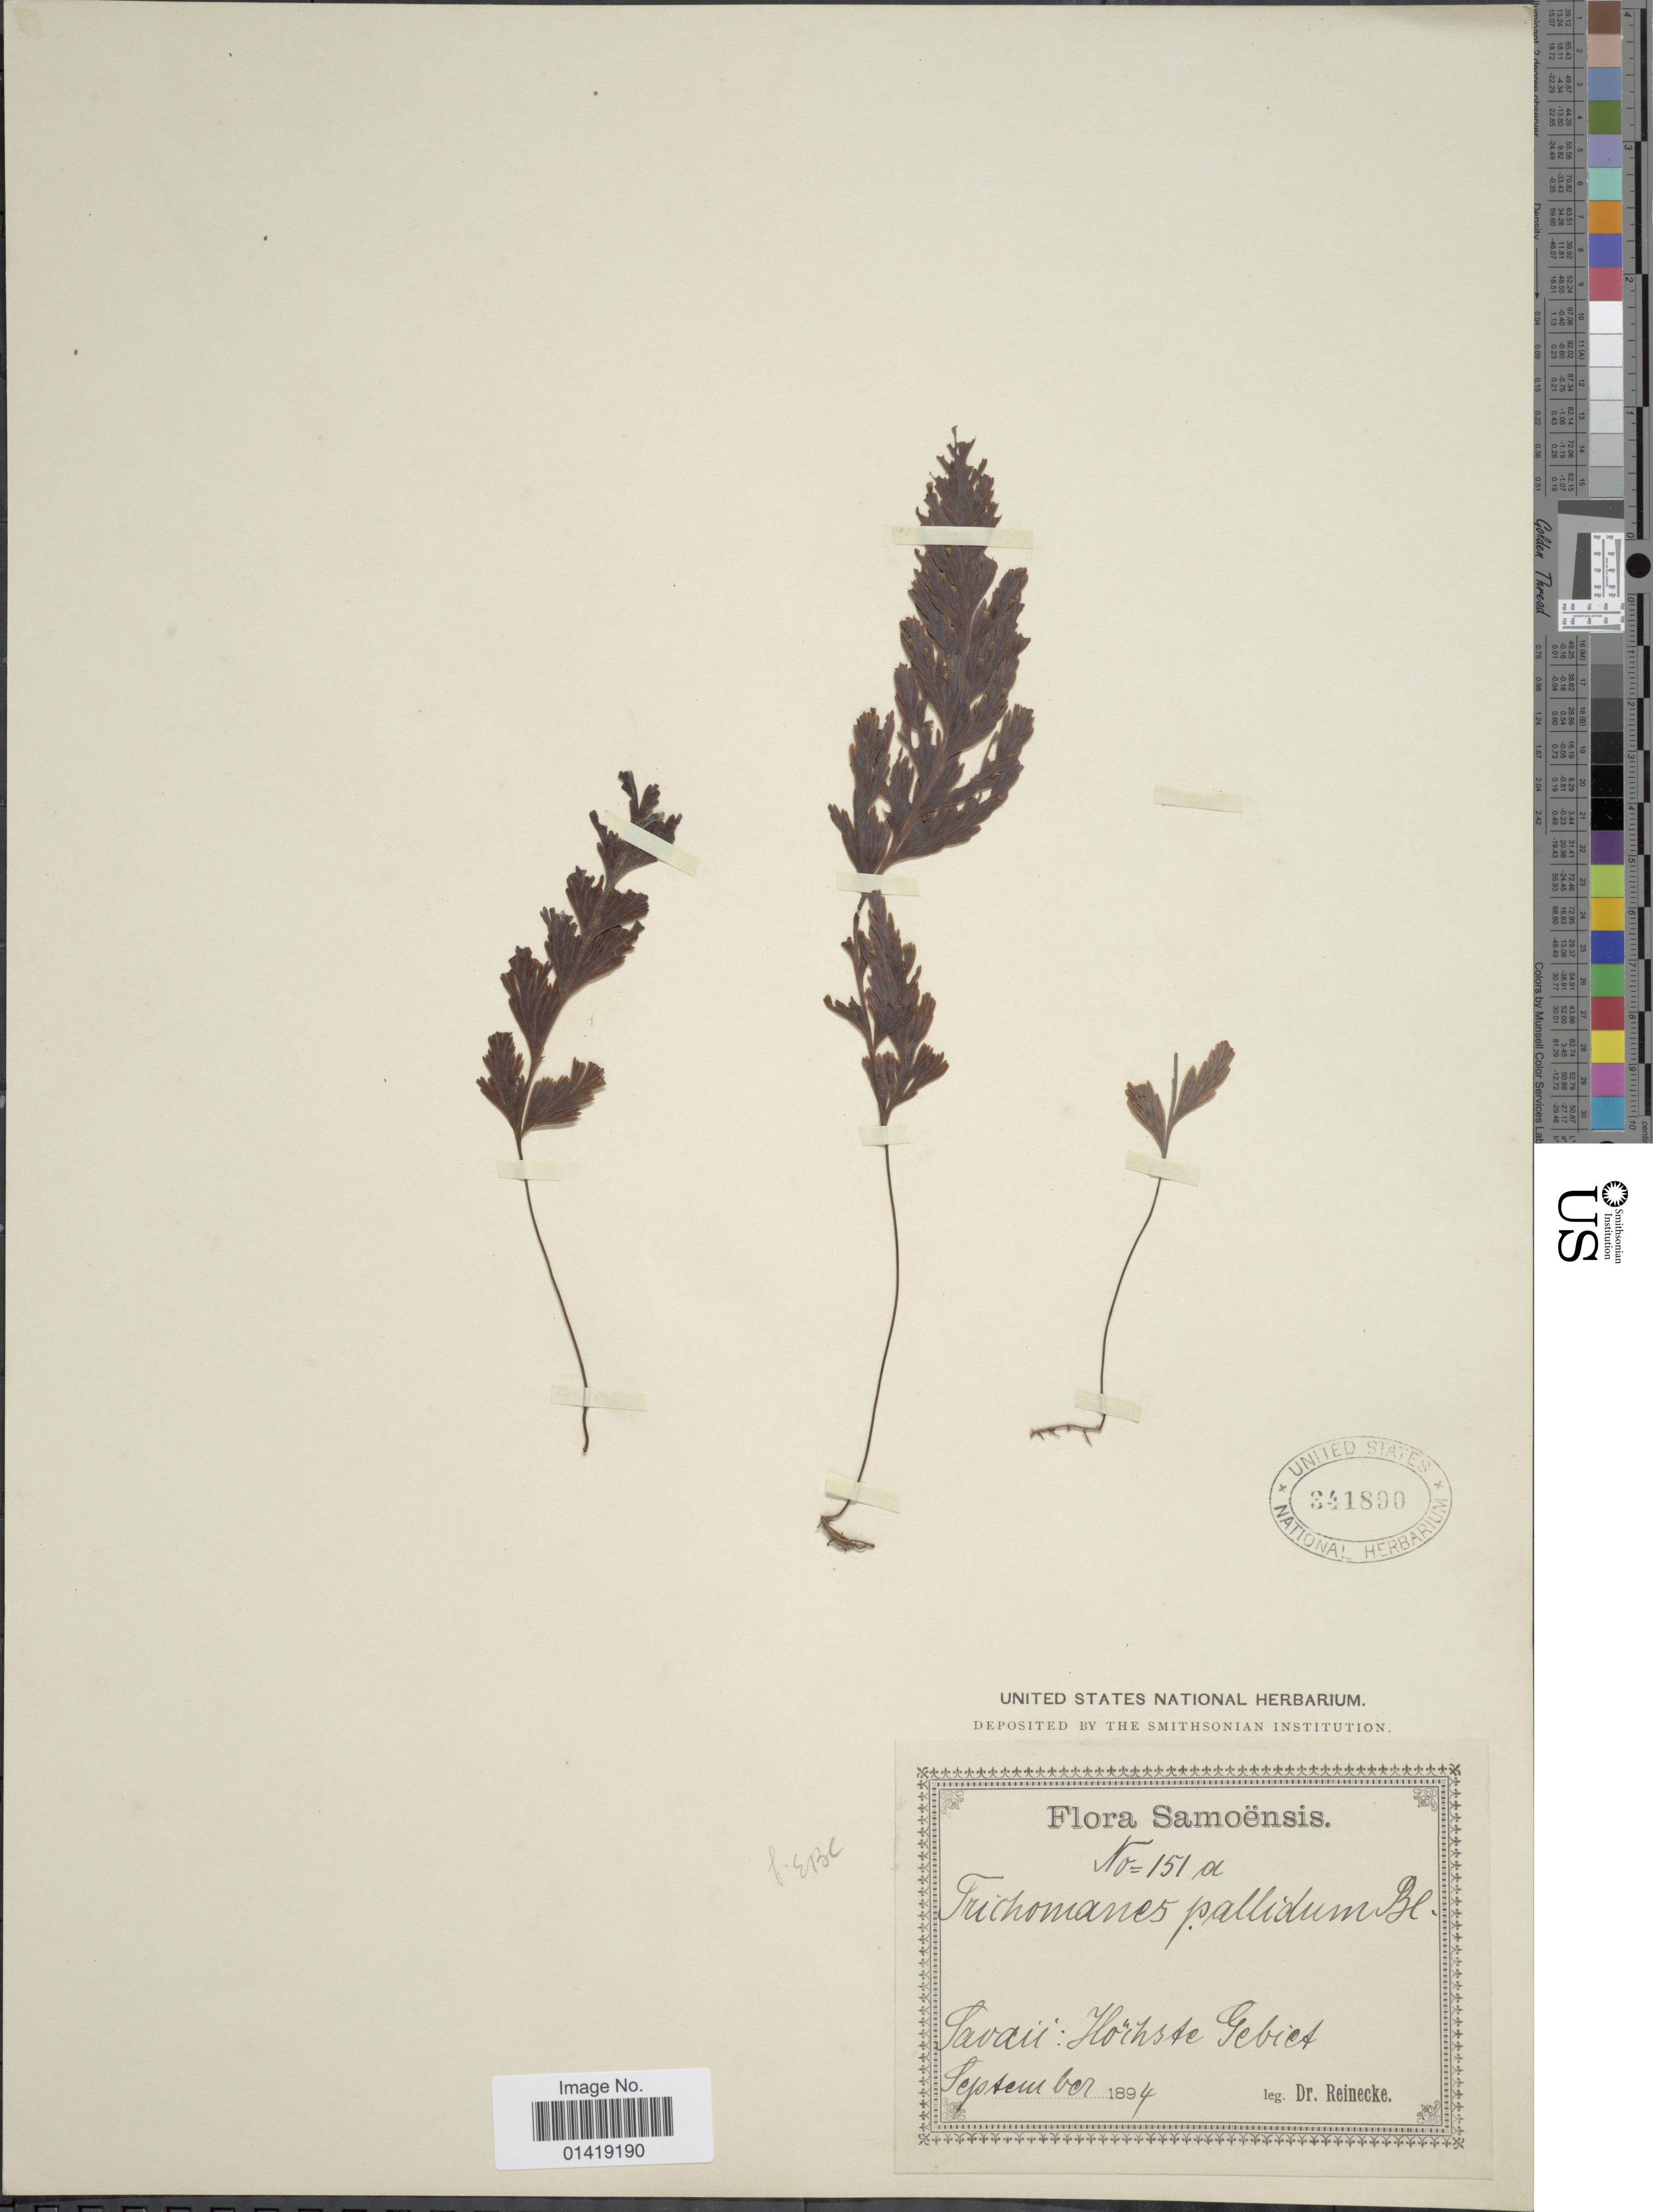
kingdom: Plantae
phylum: Tracheophyta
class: Polypodiopsida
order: Hymenophyllales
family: Hymenophyllaceae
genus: Hymenophyllum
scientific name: Hymenophyllum pallidum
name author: (Blume) Ebihara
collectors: -- Reinecke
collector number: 151a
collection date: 1894-09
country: Samoa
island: Savai'i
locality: Savaii: Hochste Gebiet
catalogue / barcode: US 341890